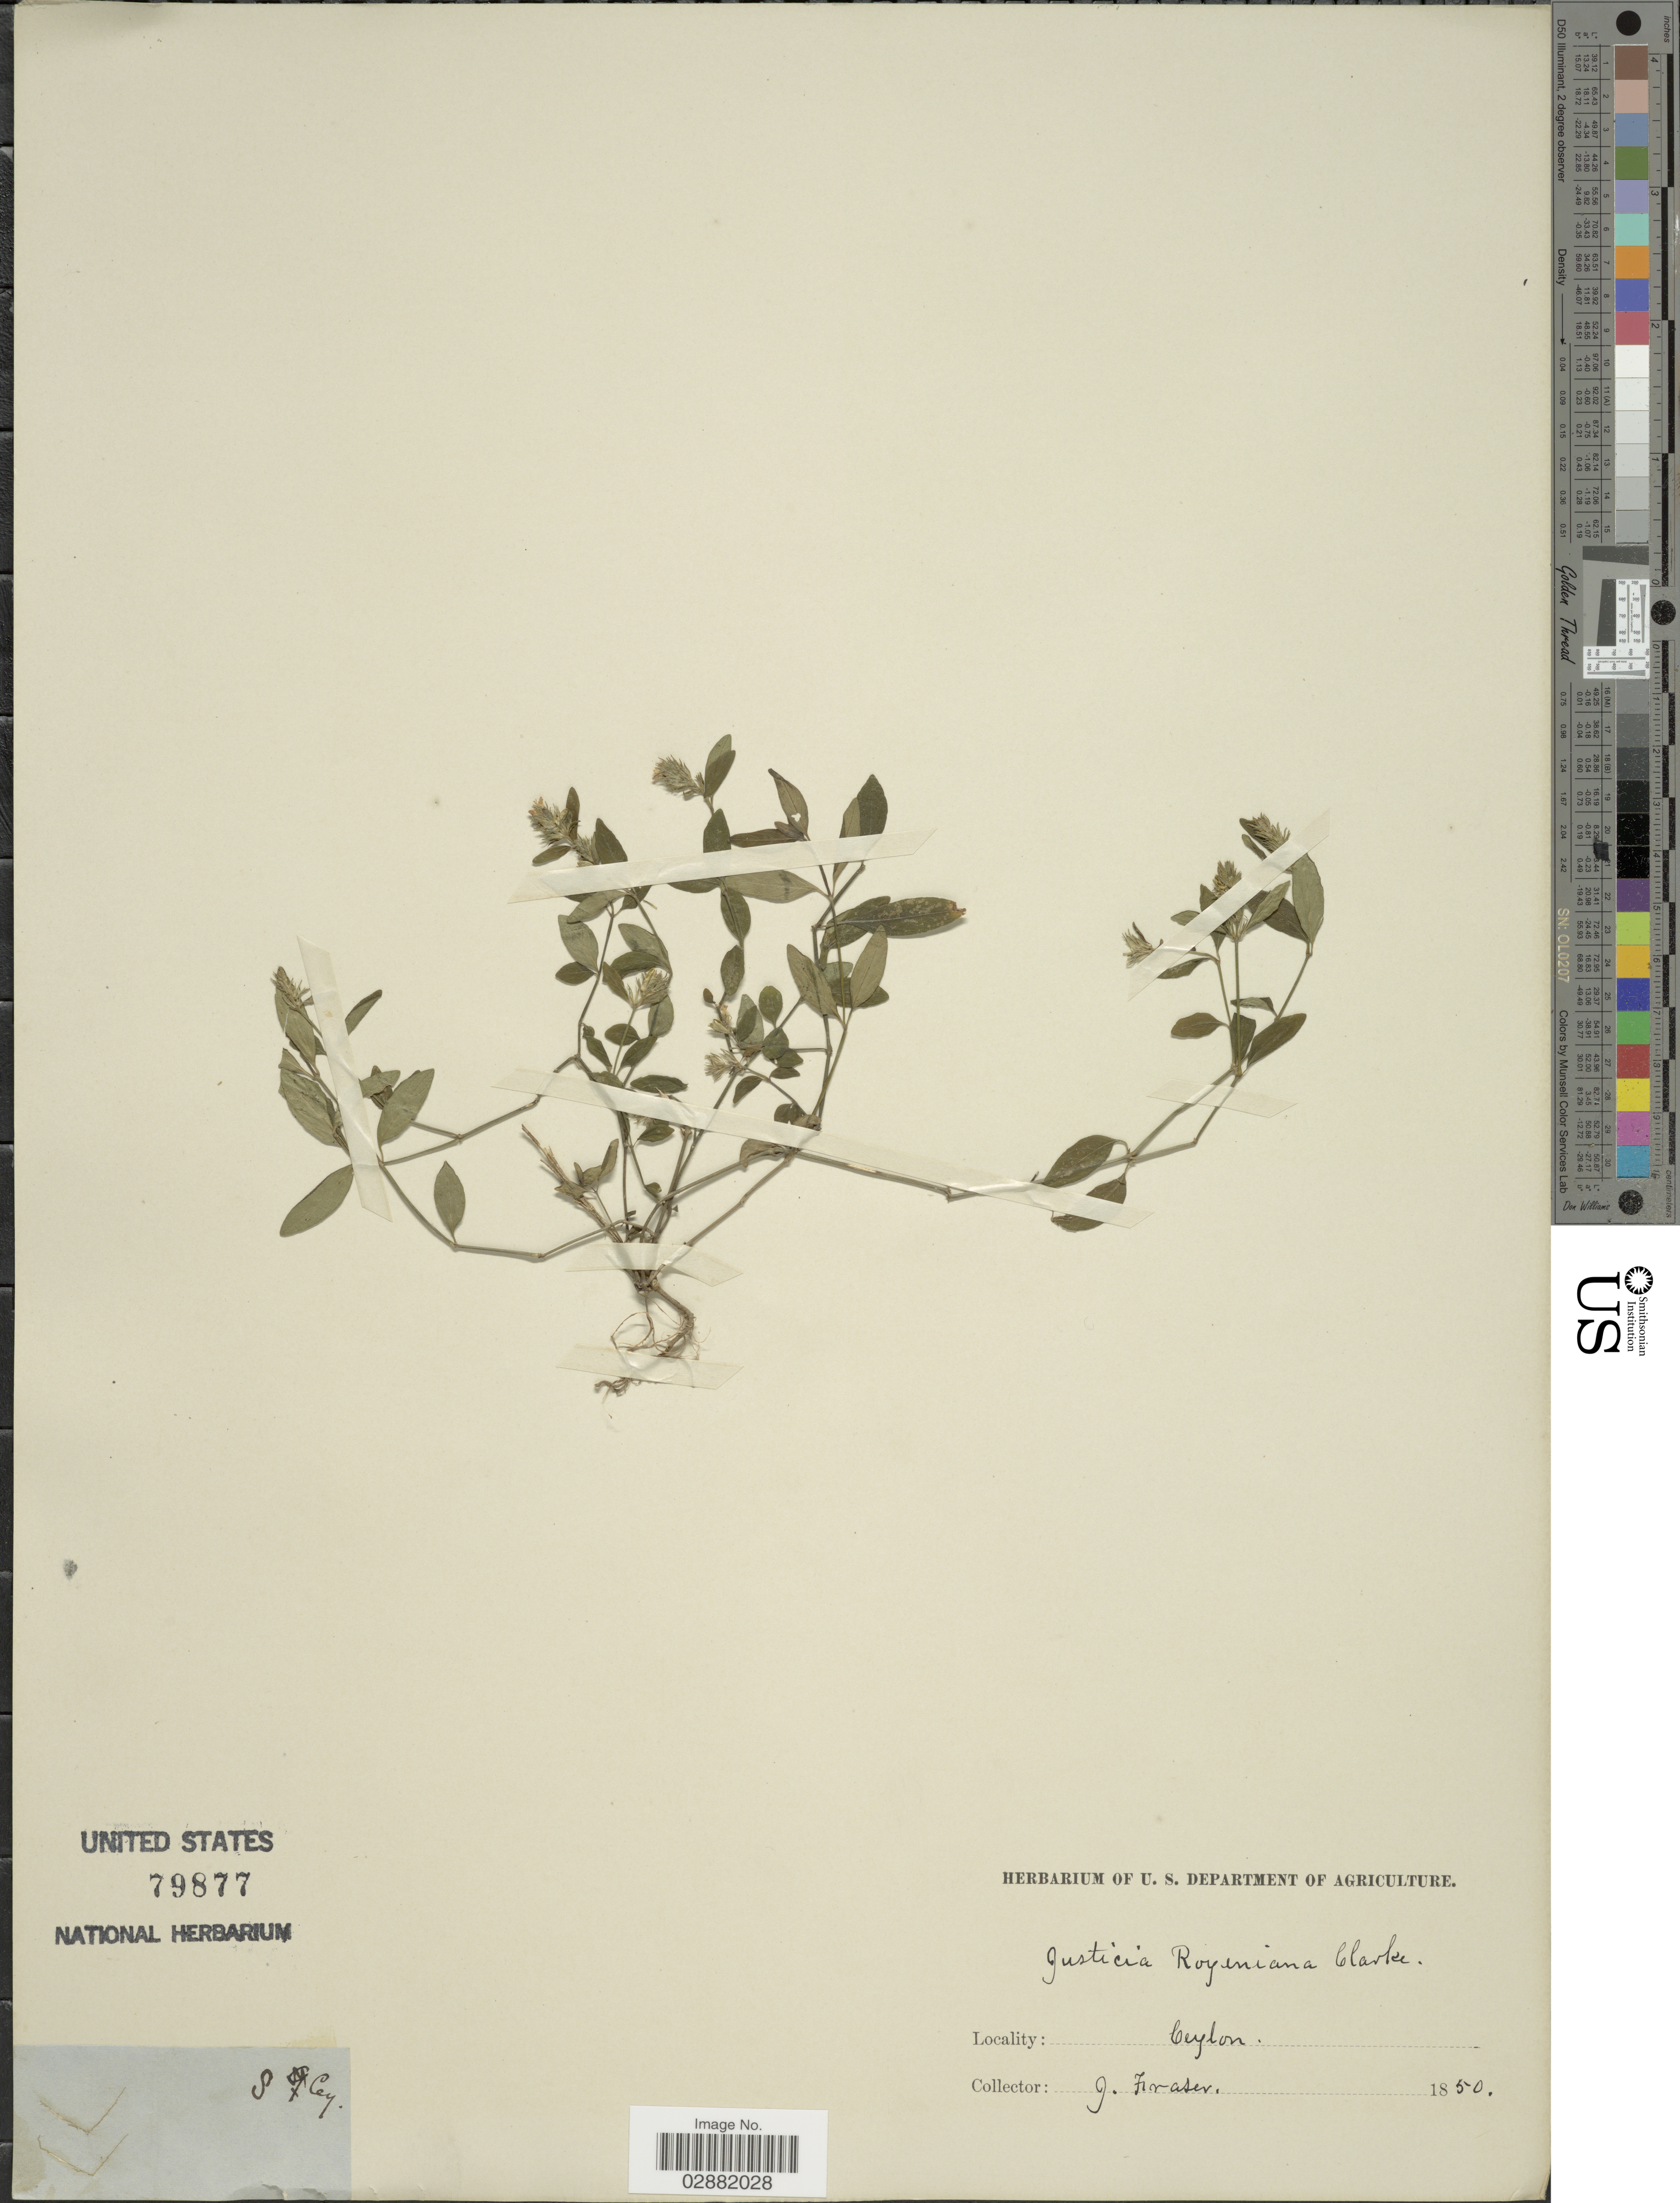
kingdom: Plantae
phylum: Tracheophyta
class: Magnoliopsida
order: Lamiales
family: Acanthaceae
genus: Justicia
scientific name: Justicia royeniana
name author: C.B. Clarke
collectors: G. Fraser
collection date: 1850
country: Sri Lanka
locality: Ceylon.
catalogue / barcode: US 79877